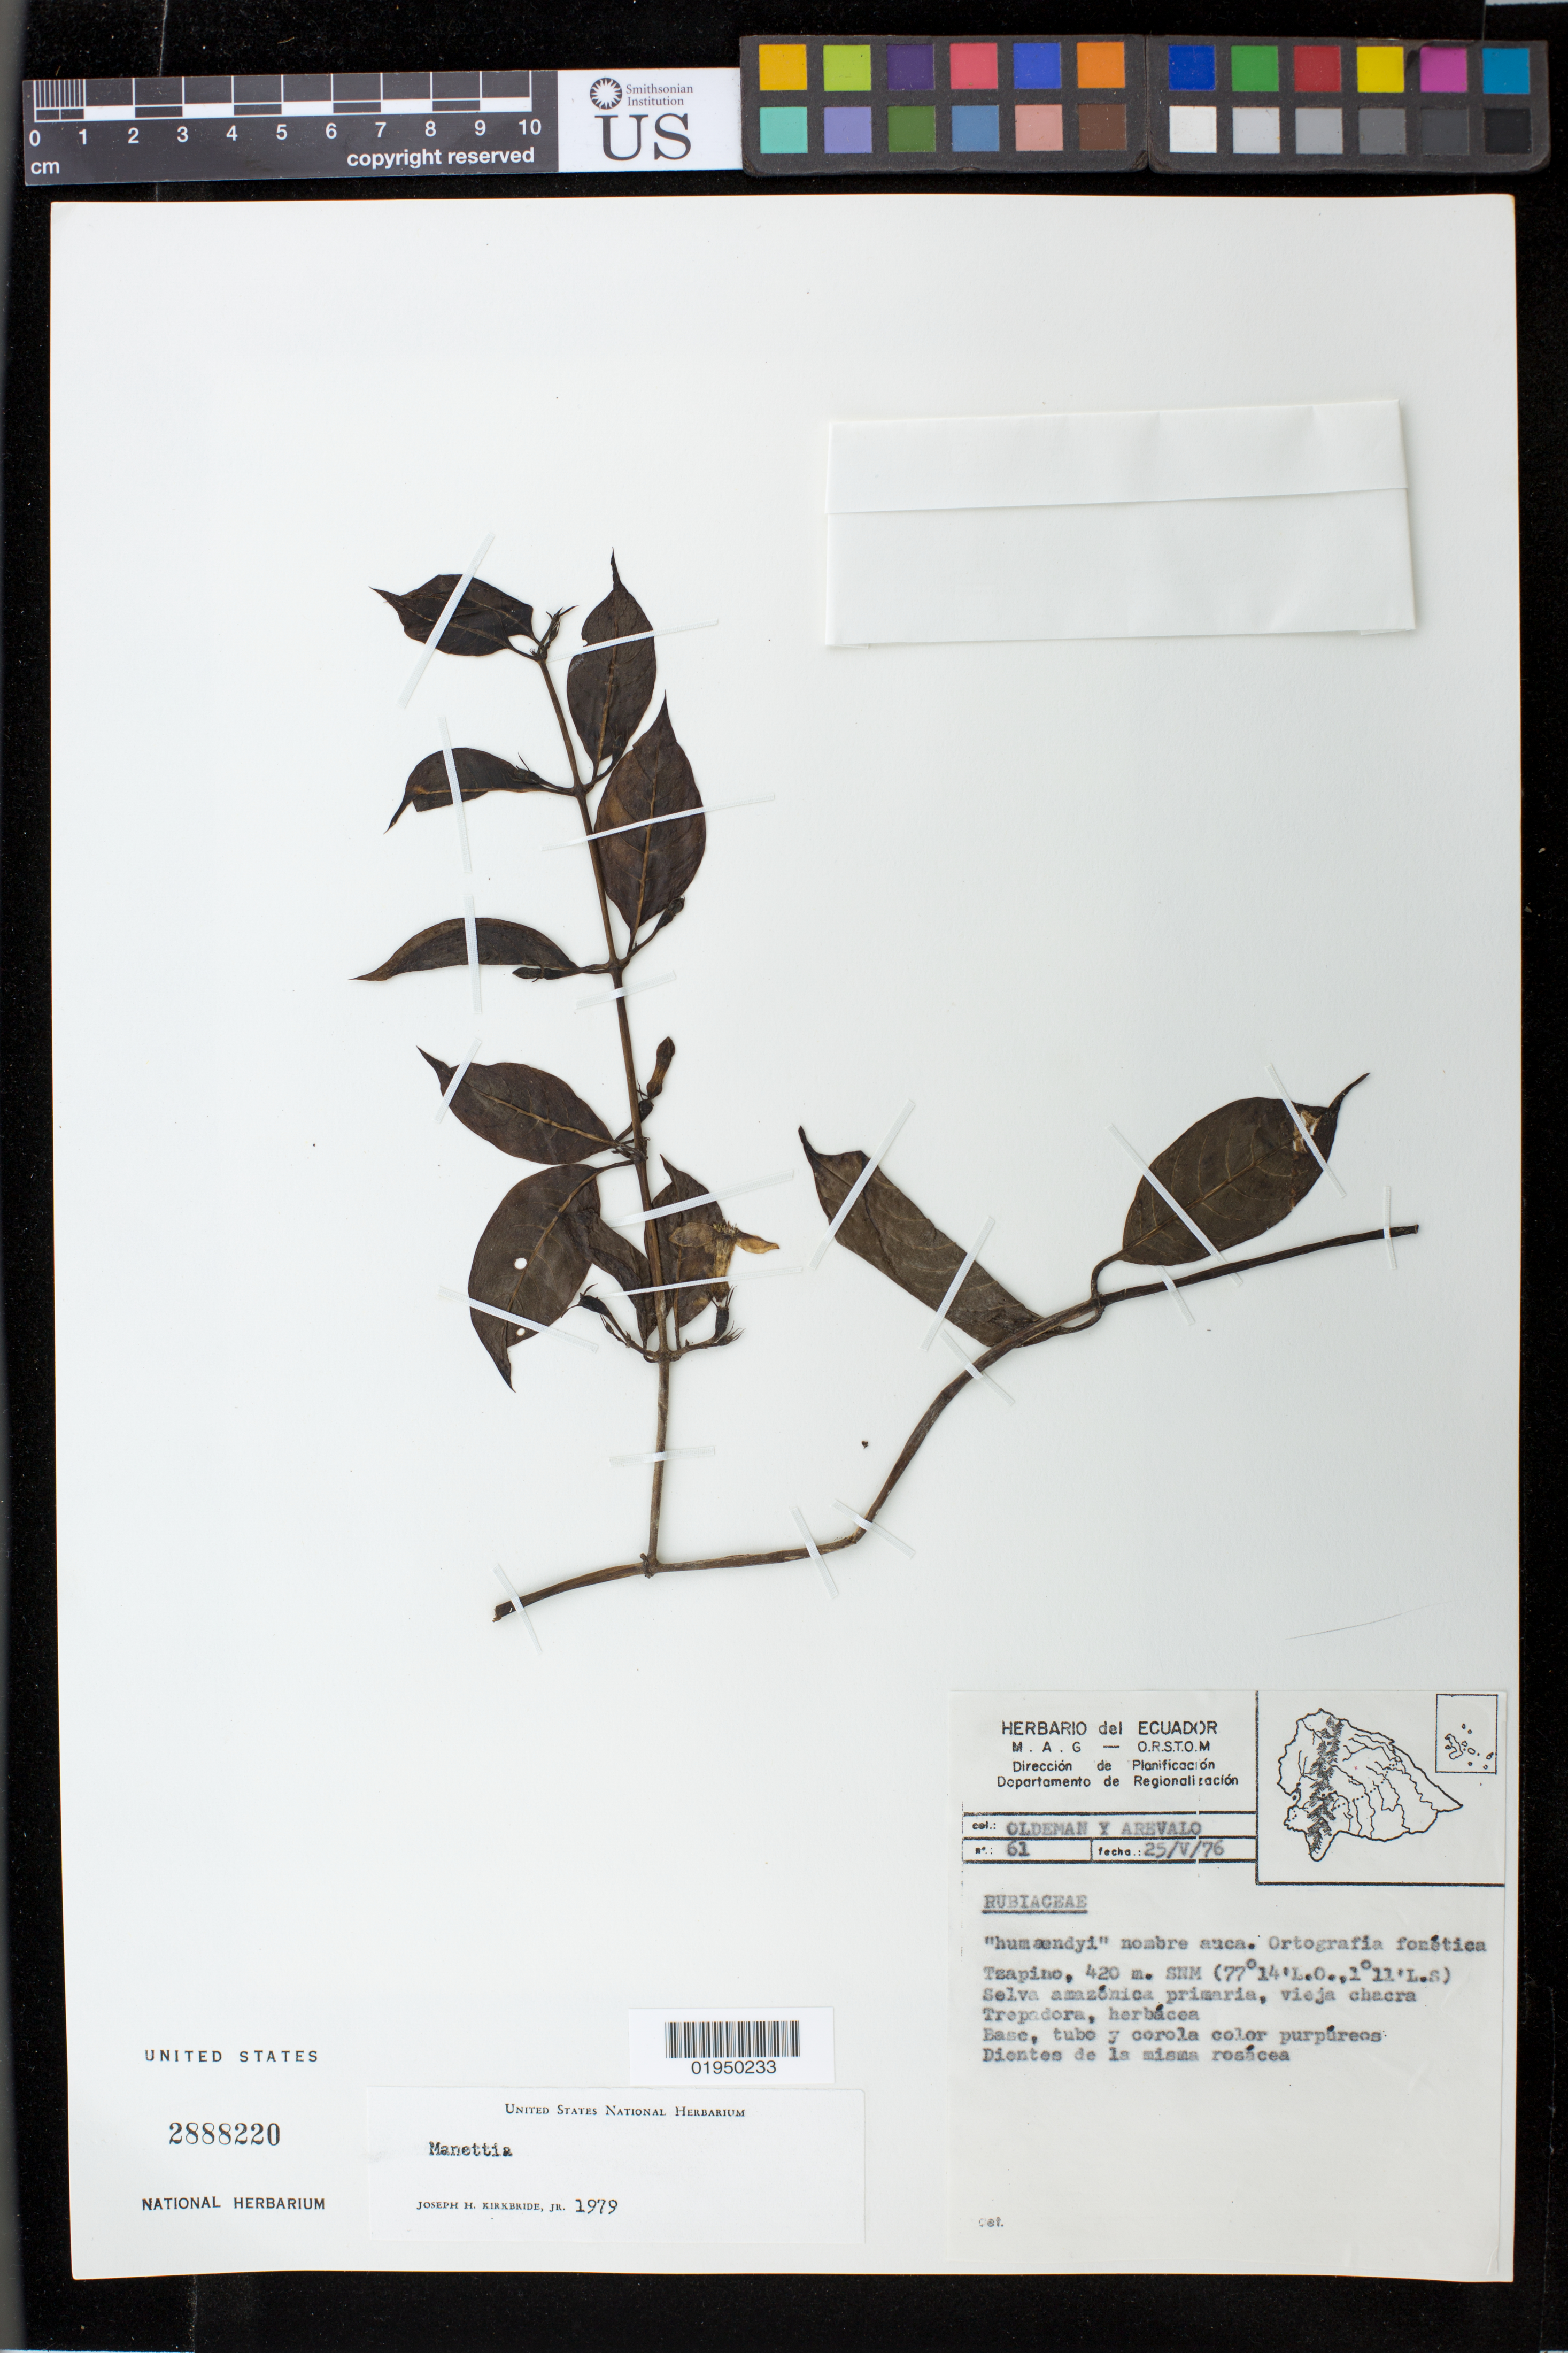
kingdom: Plantae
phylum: Tracheophyta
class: Magnoliopsida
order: Gentianales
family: Rubiaceae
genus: Manettia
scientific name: Manettia sp.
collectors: -- Oldeman & -. Arevalo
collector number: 61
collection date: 1976-05-25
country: Ecuador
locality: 'humaendyi' mobre auca. Ortografia fonetica Tzapino, 420m. SNM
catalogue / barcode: US 2888220